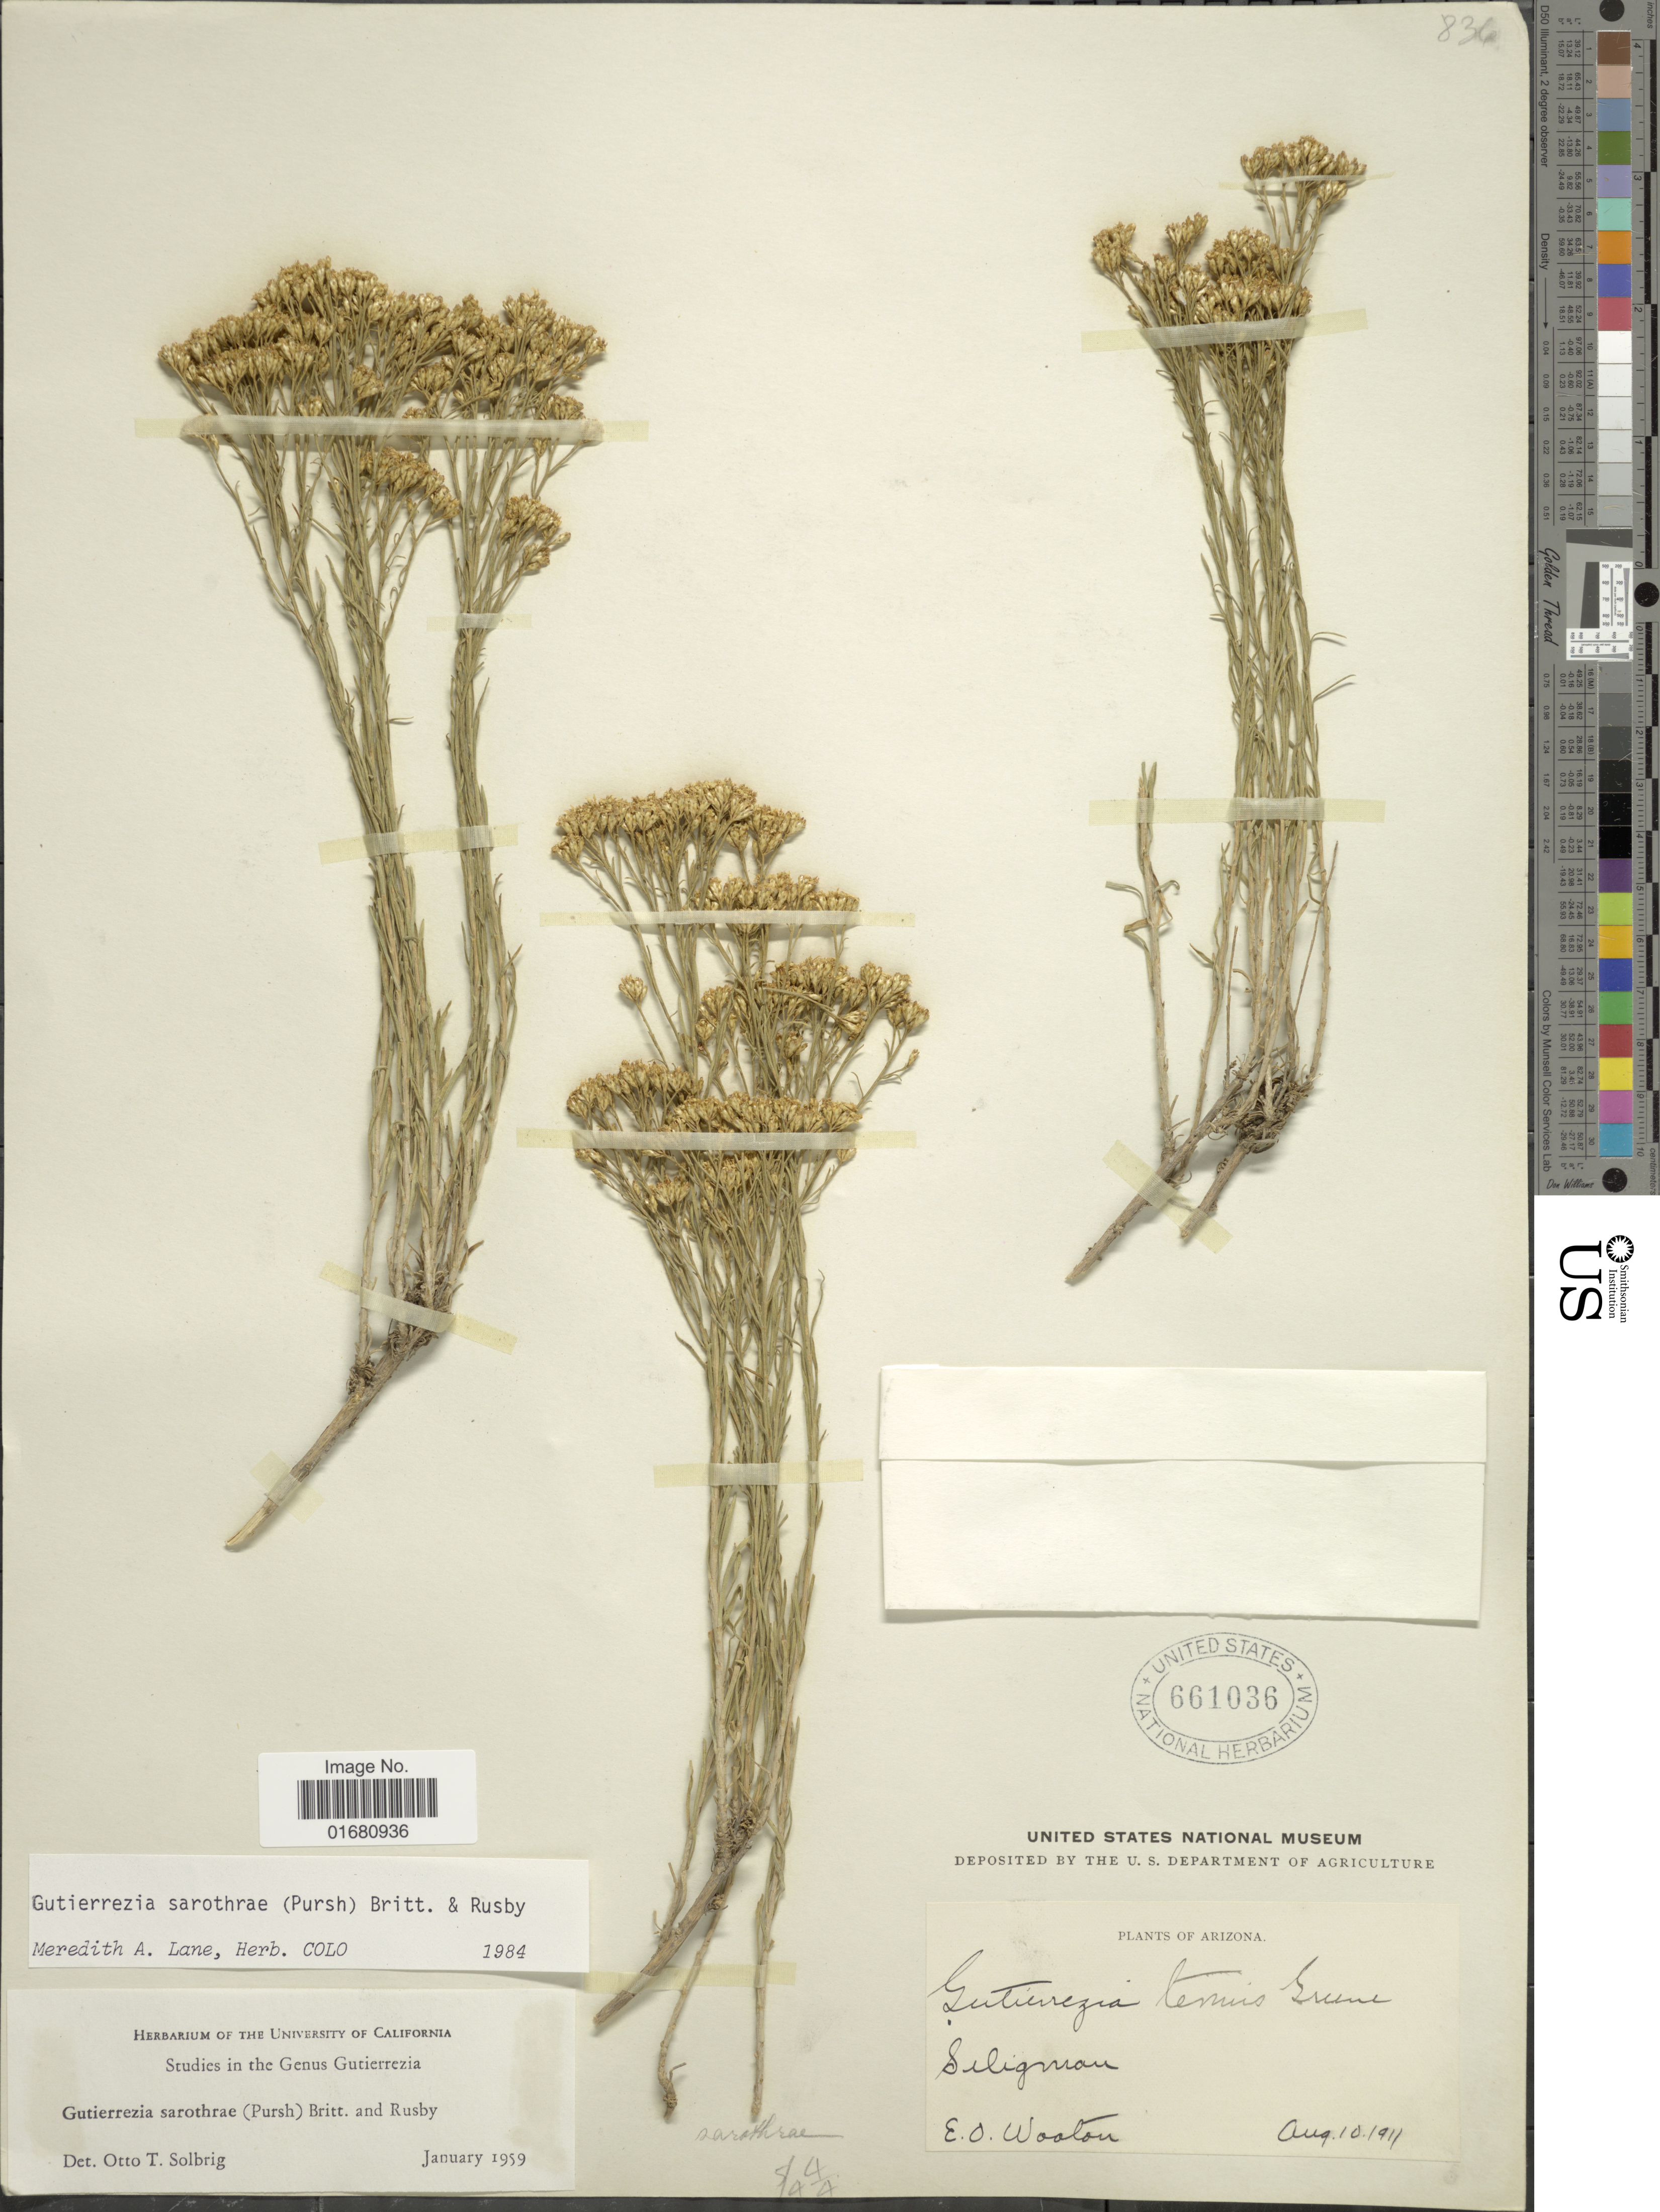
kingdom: Plantae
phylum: Tracheophyta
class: Magnoliopsida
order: Asterales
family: Asteraceae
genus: Gutierrezia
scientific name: Gutierrezia sarothrae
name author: (Pursh) Britton & Rusby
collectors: E. O. Wooton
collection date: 1911-08-10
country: United States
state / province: Arizona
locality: Seligman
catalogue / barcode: US 661036